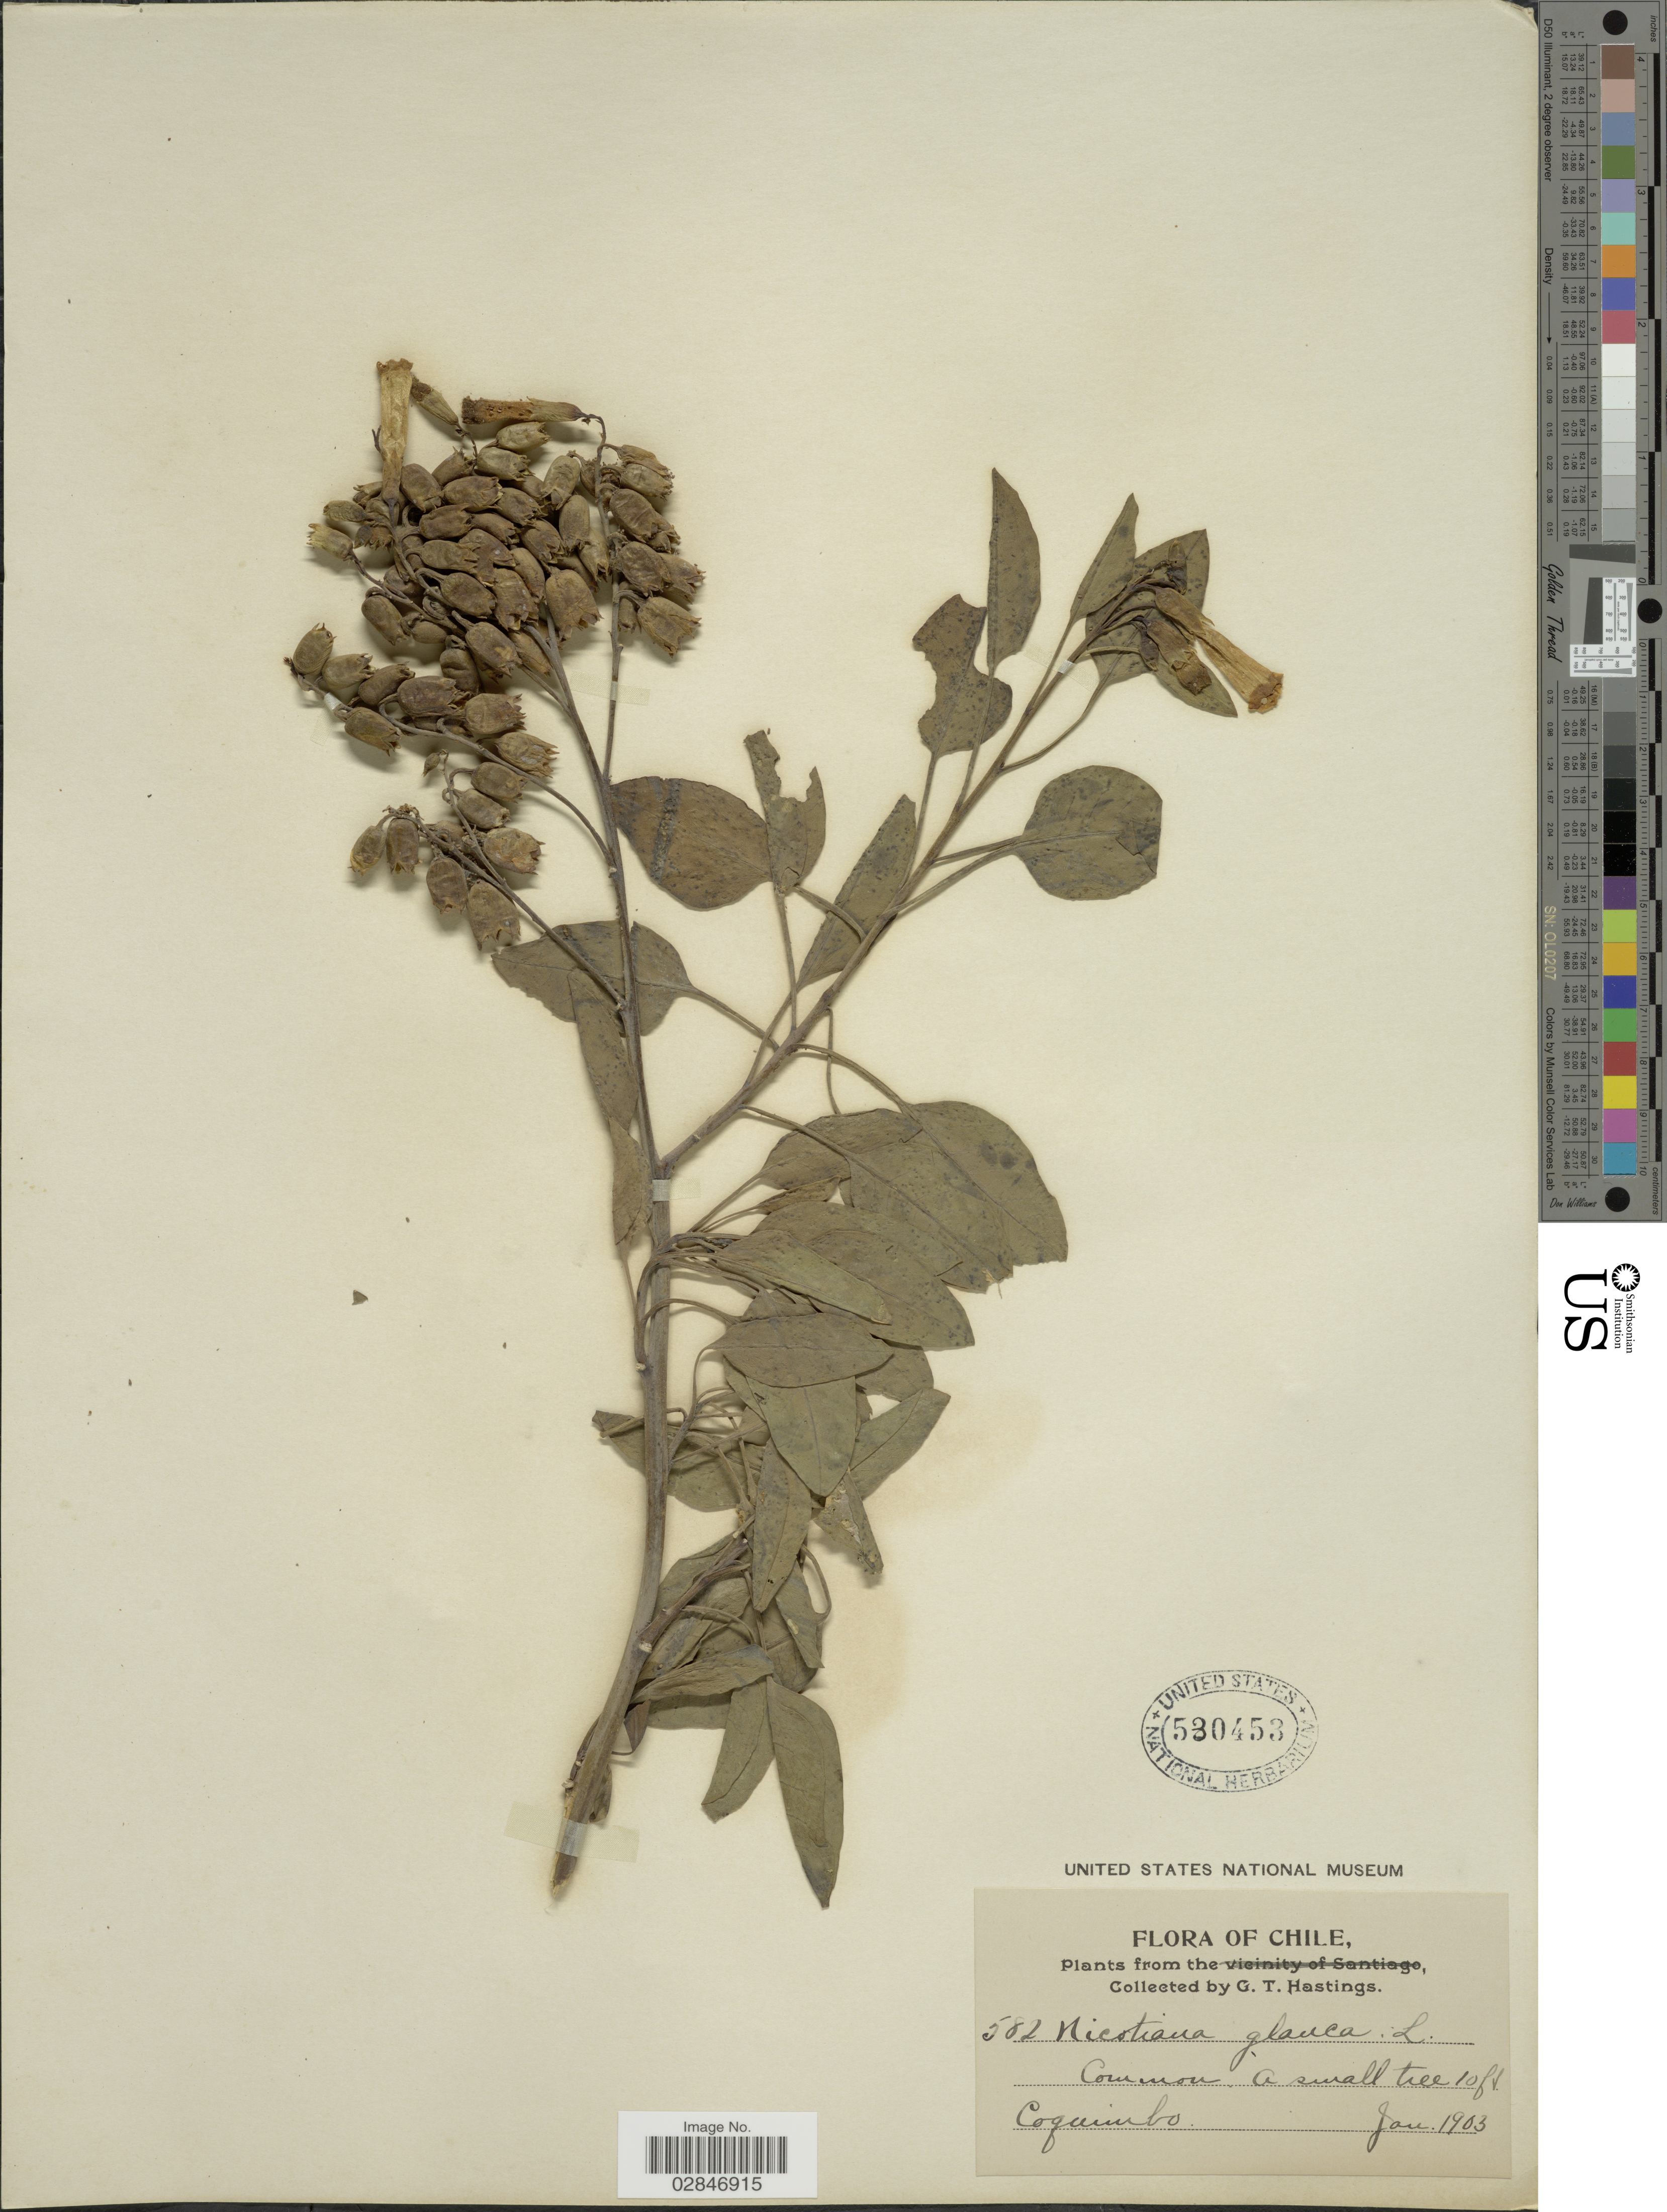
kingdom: Plantae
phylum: Tracheophyta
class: Magnoliopsida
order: Solanales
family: Solanaceae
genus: Nicotiana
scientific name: Nicotiana glauca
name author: Graham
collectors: G. Hastings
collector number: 582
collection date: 1903-01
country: Chile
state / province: Coquimbo (IV)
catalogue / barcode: US 530453